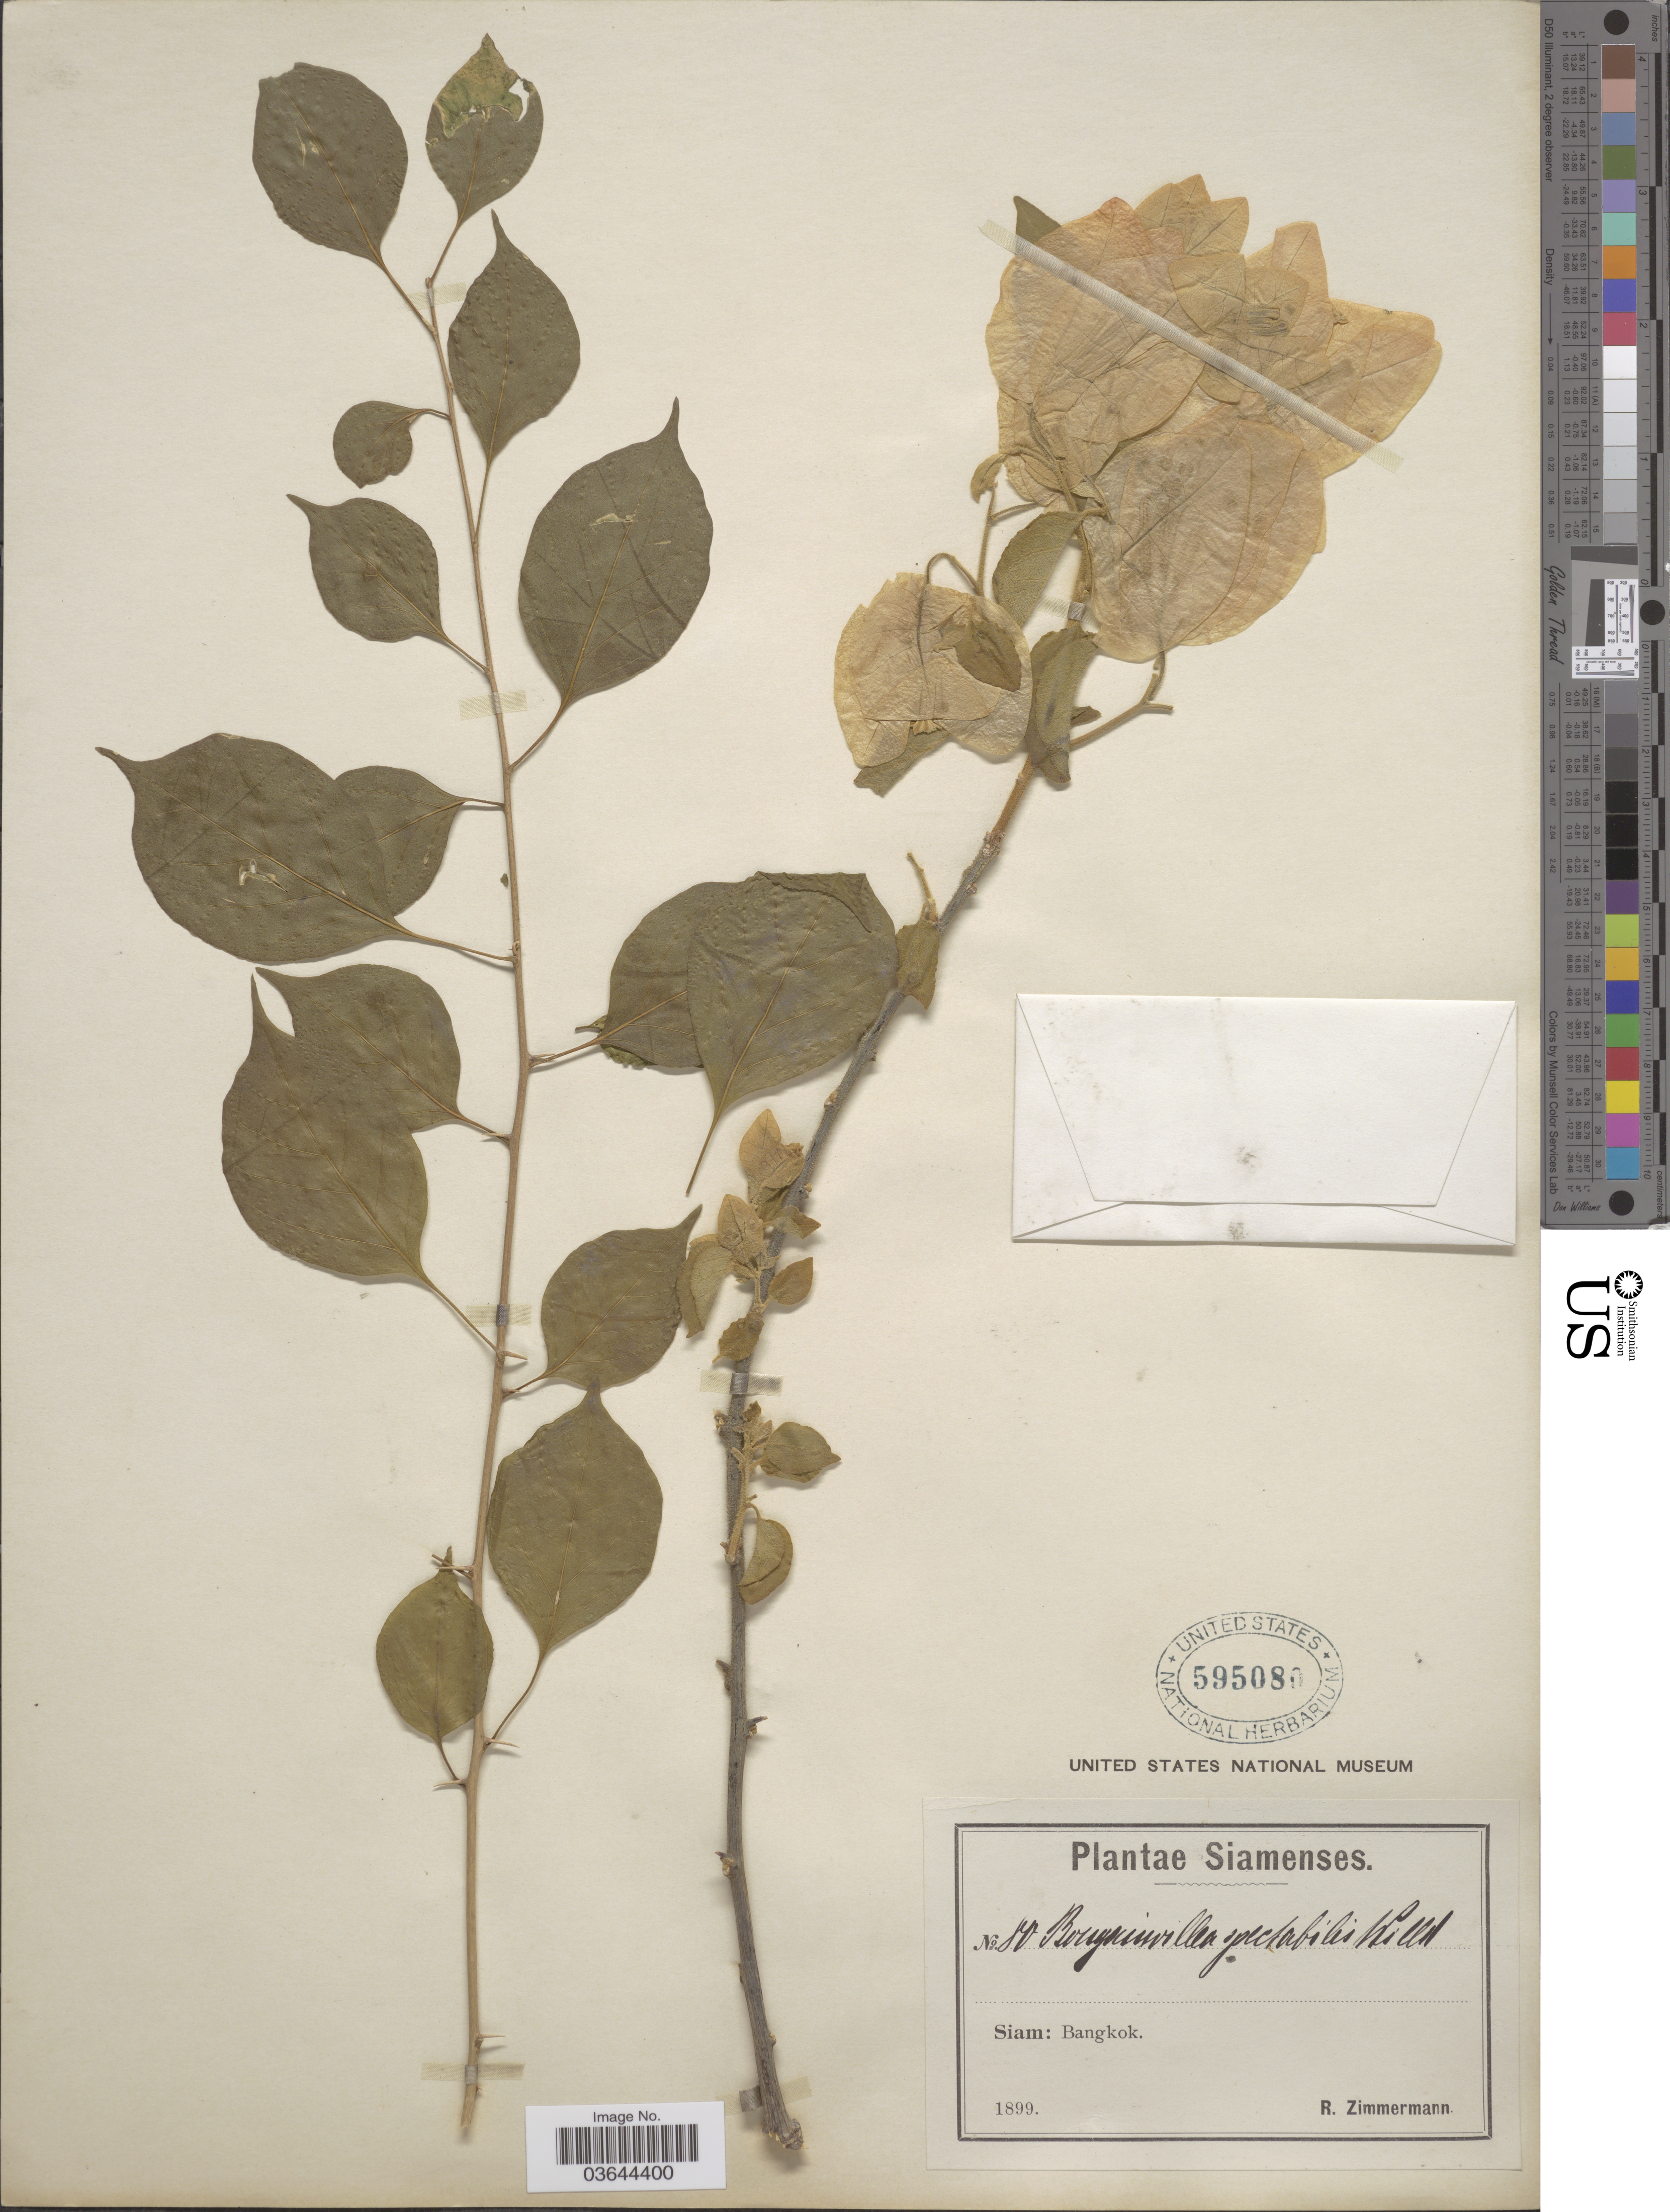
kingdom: Plantae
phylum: Tracheophyta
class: Magnoliopsida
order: Caryophyllales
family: Nyctaginaceae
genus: Bougainvillea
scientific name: Bougainvillea spectabilis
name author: Willd.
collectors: R. Zimmermann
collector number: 80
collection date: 1899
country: Thailand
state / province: Bangkok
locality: Siam.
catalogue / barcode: US 595080